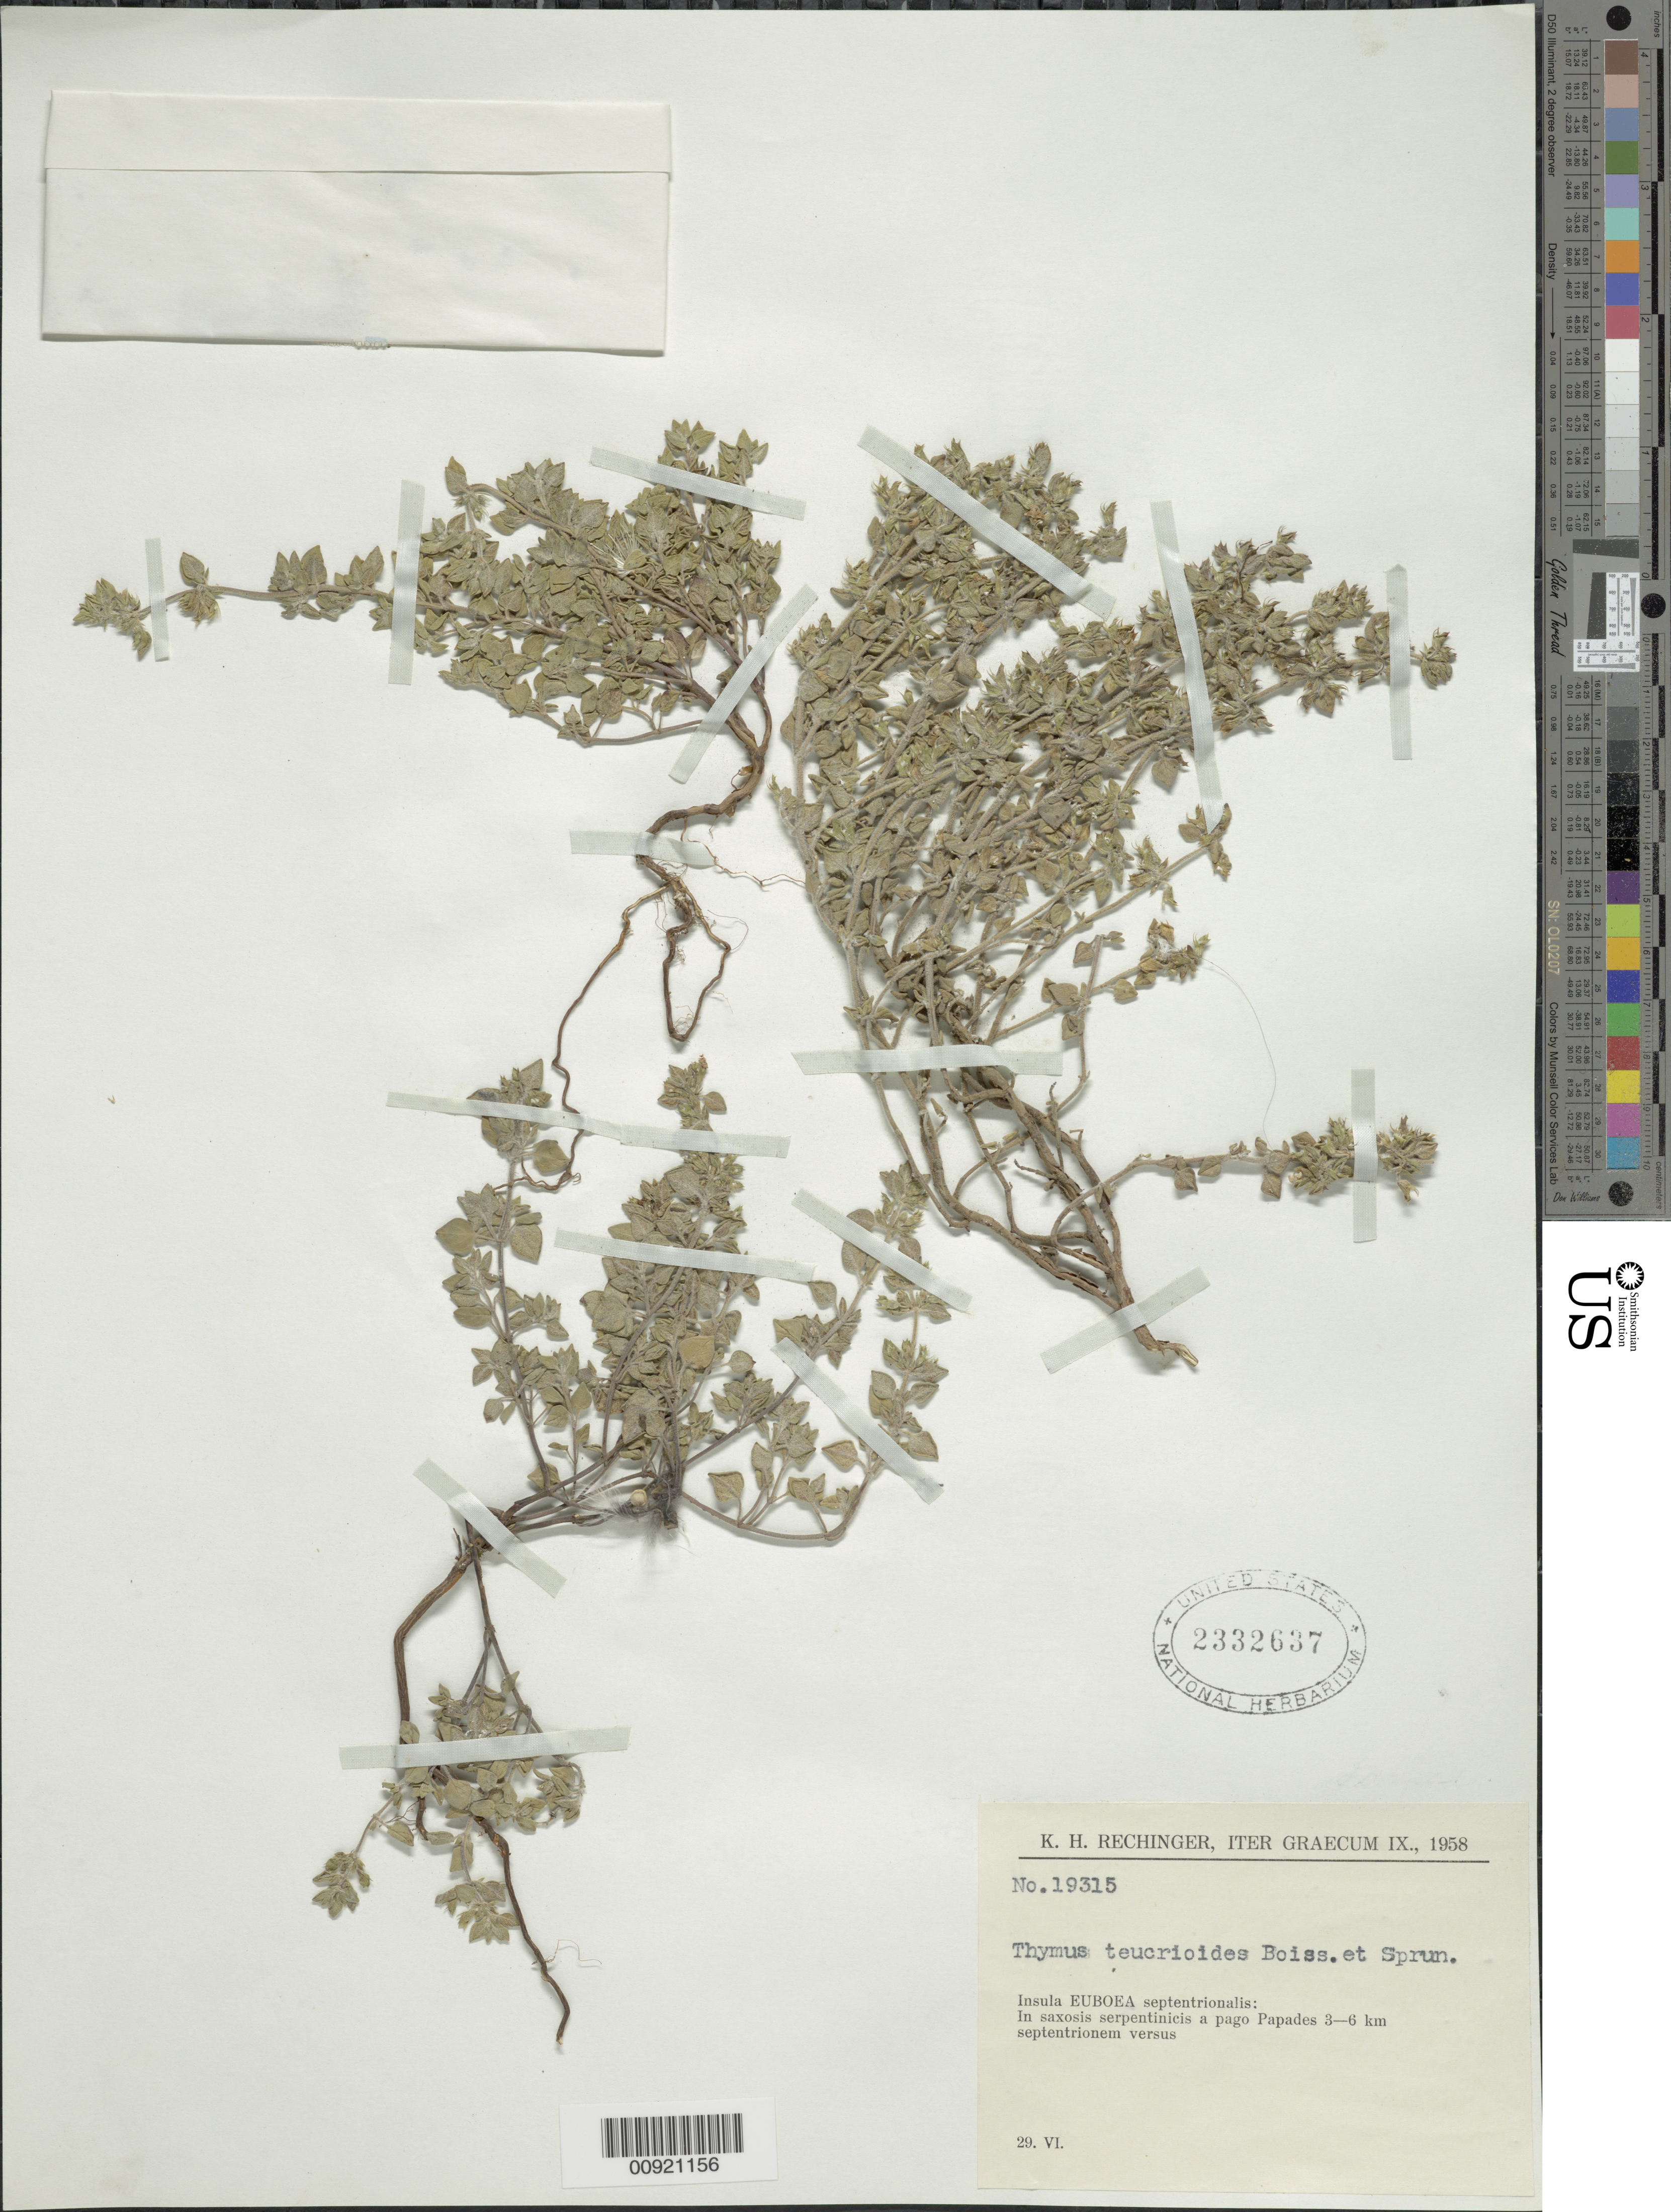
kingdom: Plantae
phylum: Tracheophyta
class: Magnoliopsida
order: Lamiales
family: Lamiaceae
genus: Thymus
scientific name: Thymus teucrioides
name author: Boiss. & Spruner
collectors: K. H. Rechinger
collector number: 19315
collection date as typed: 29 Jun 1958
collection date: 1958-06-29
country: Greece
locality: Insula Euboea septentrionalis: In saxosis serpentincicis a pago Papades 3-6 km septentrionem versus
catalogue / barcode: US 2332637